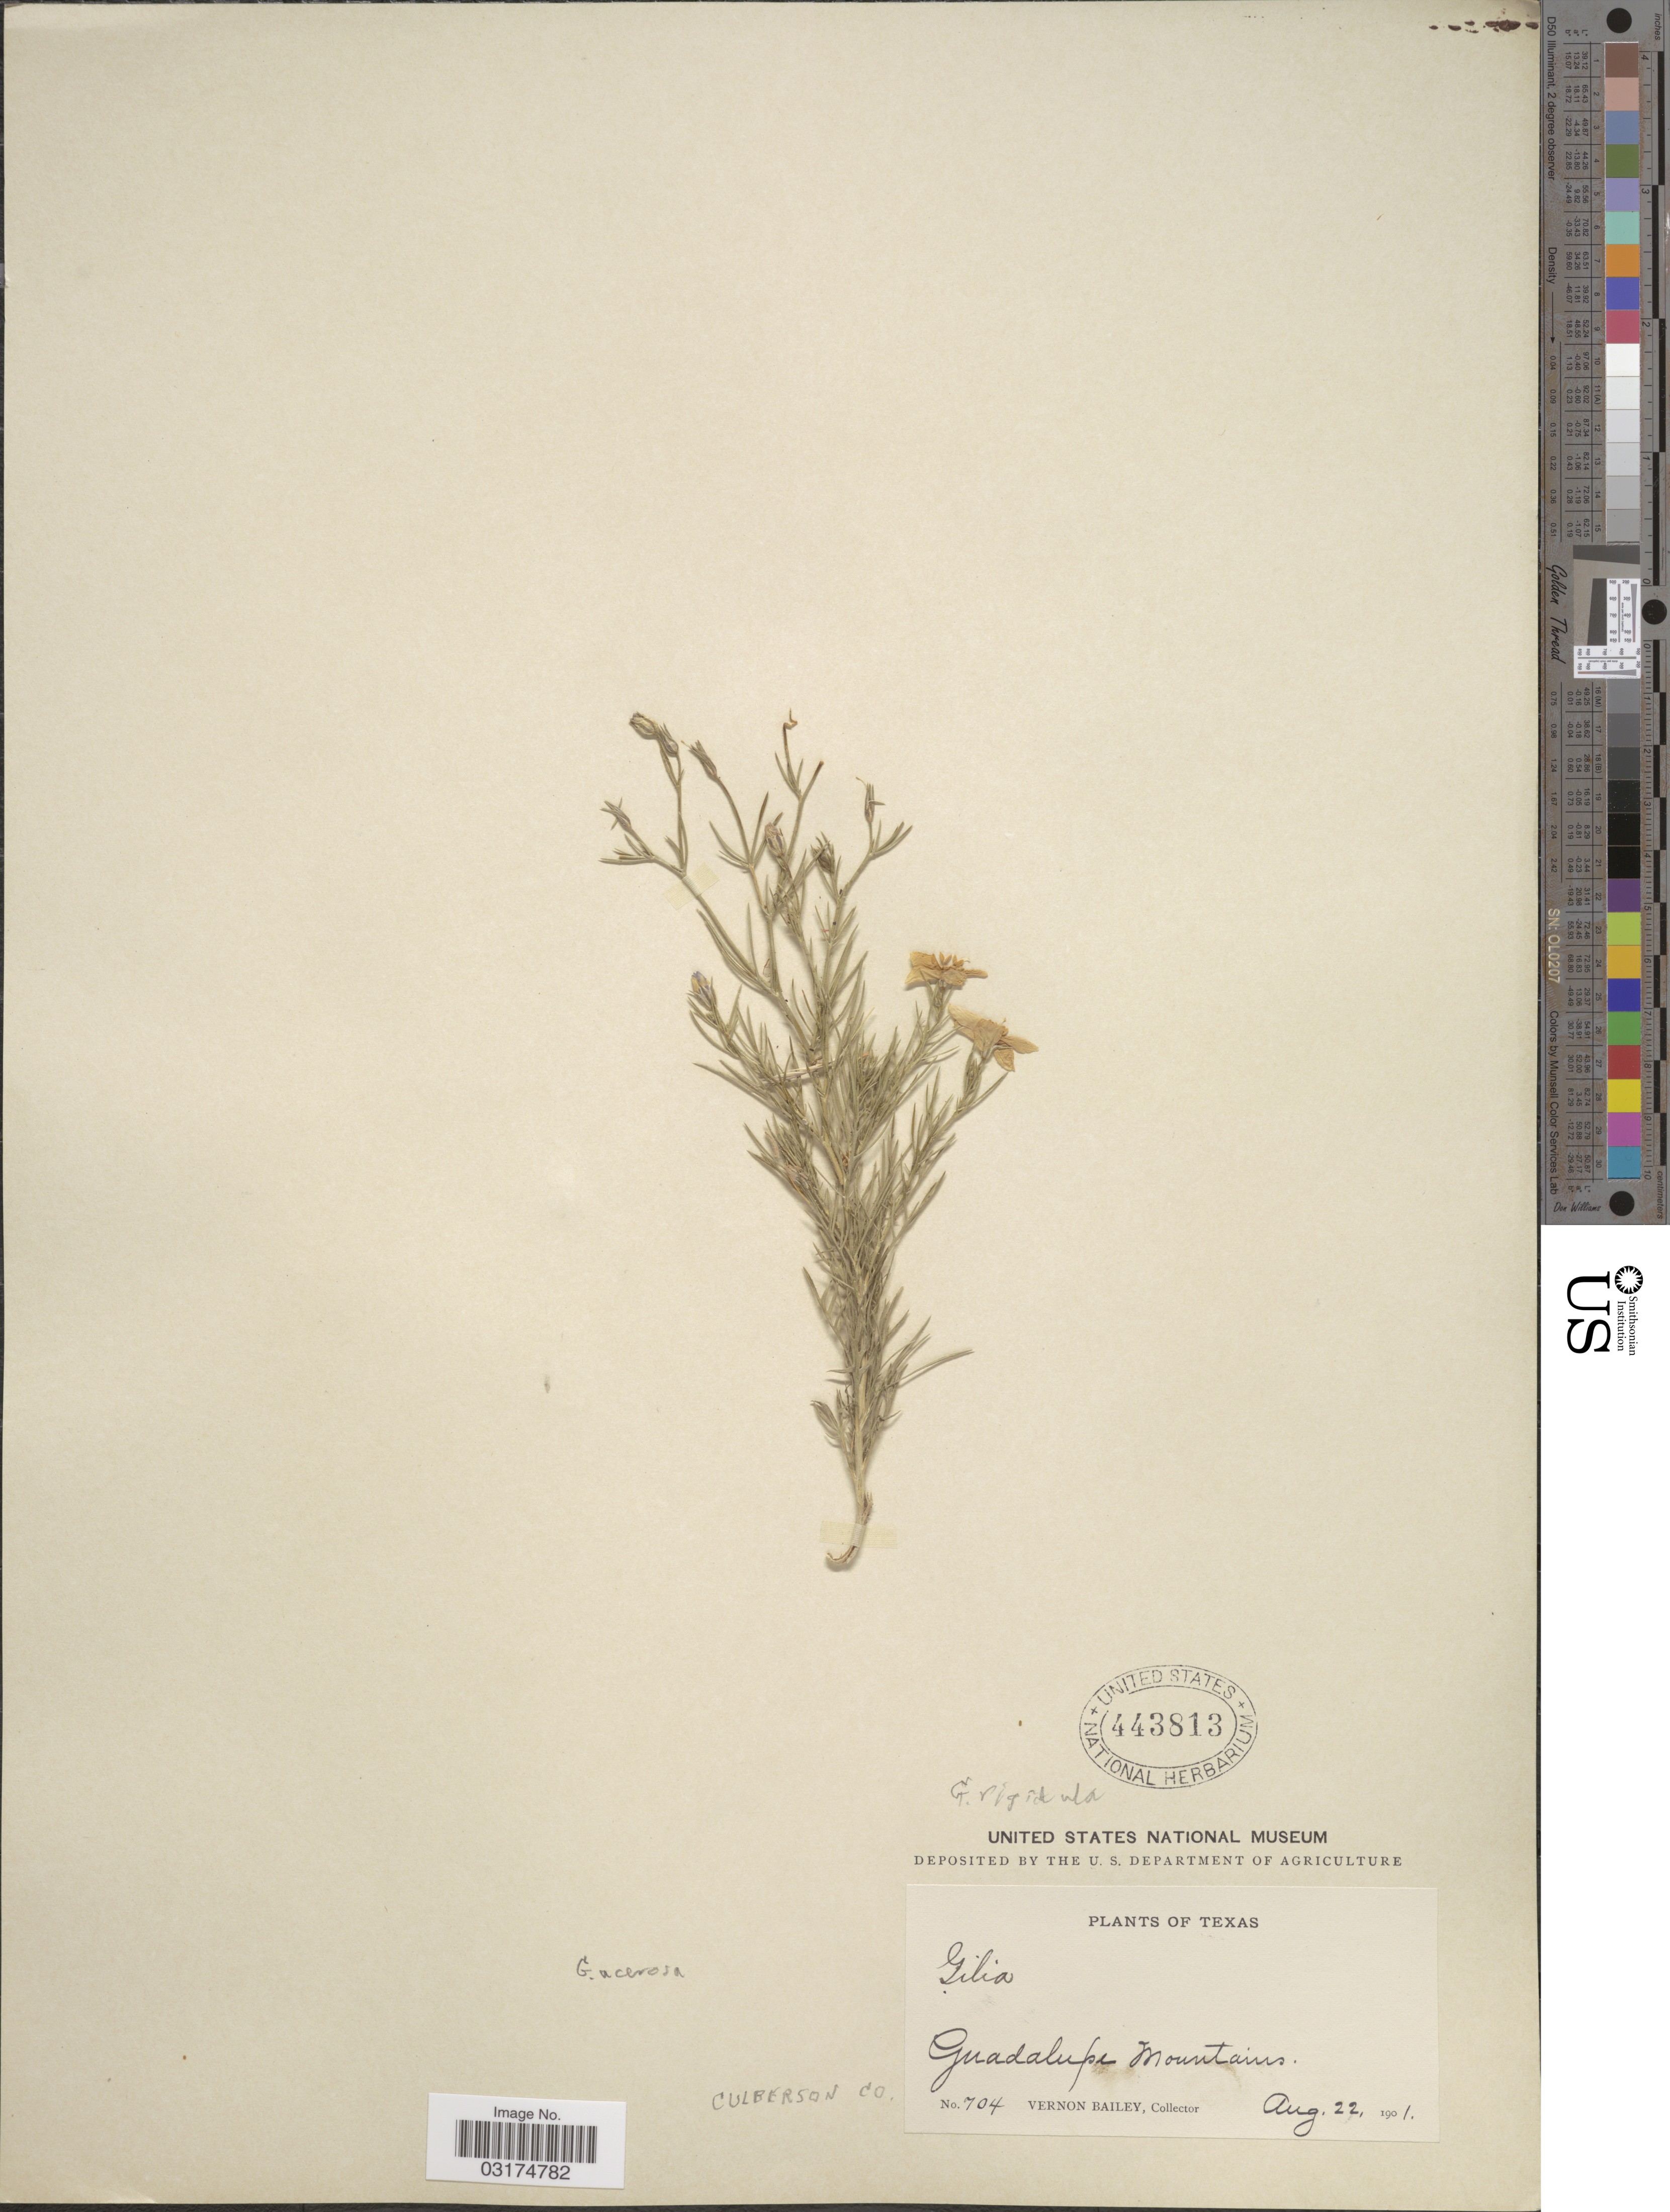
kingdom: Plantae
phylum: Tracheophyta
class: Magnoliopsida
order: Ericales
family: Polemoniaceae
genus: Giliastrum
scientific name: Giliastrum acerosum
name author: (A. Gray) Rydb.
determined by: Strong, Mark T., (BOT), Smithsonian Institution - National Museum of Natural History (UNITED STATES)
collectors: V. O. Bailey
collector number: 704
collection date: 1901-08-22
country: United States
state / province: Texas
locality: Guadalupe Mountains. Culberson Co.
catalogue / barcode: US 443813